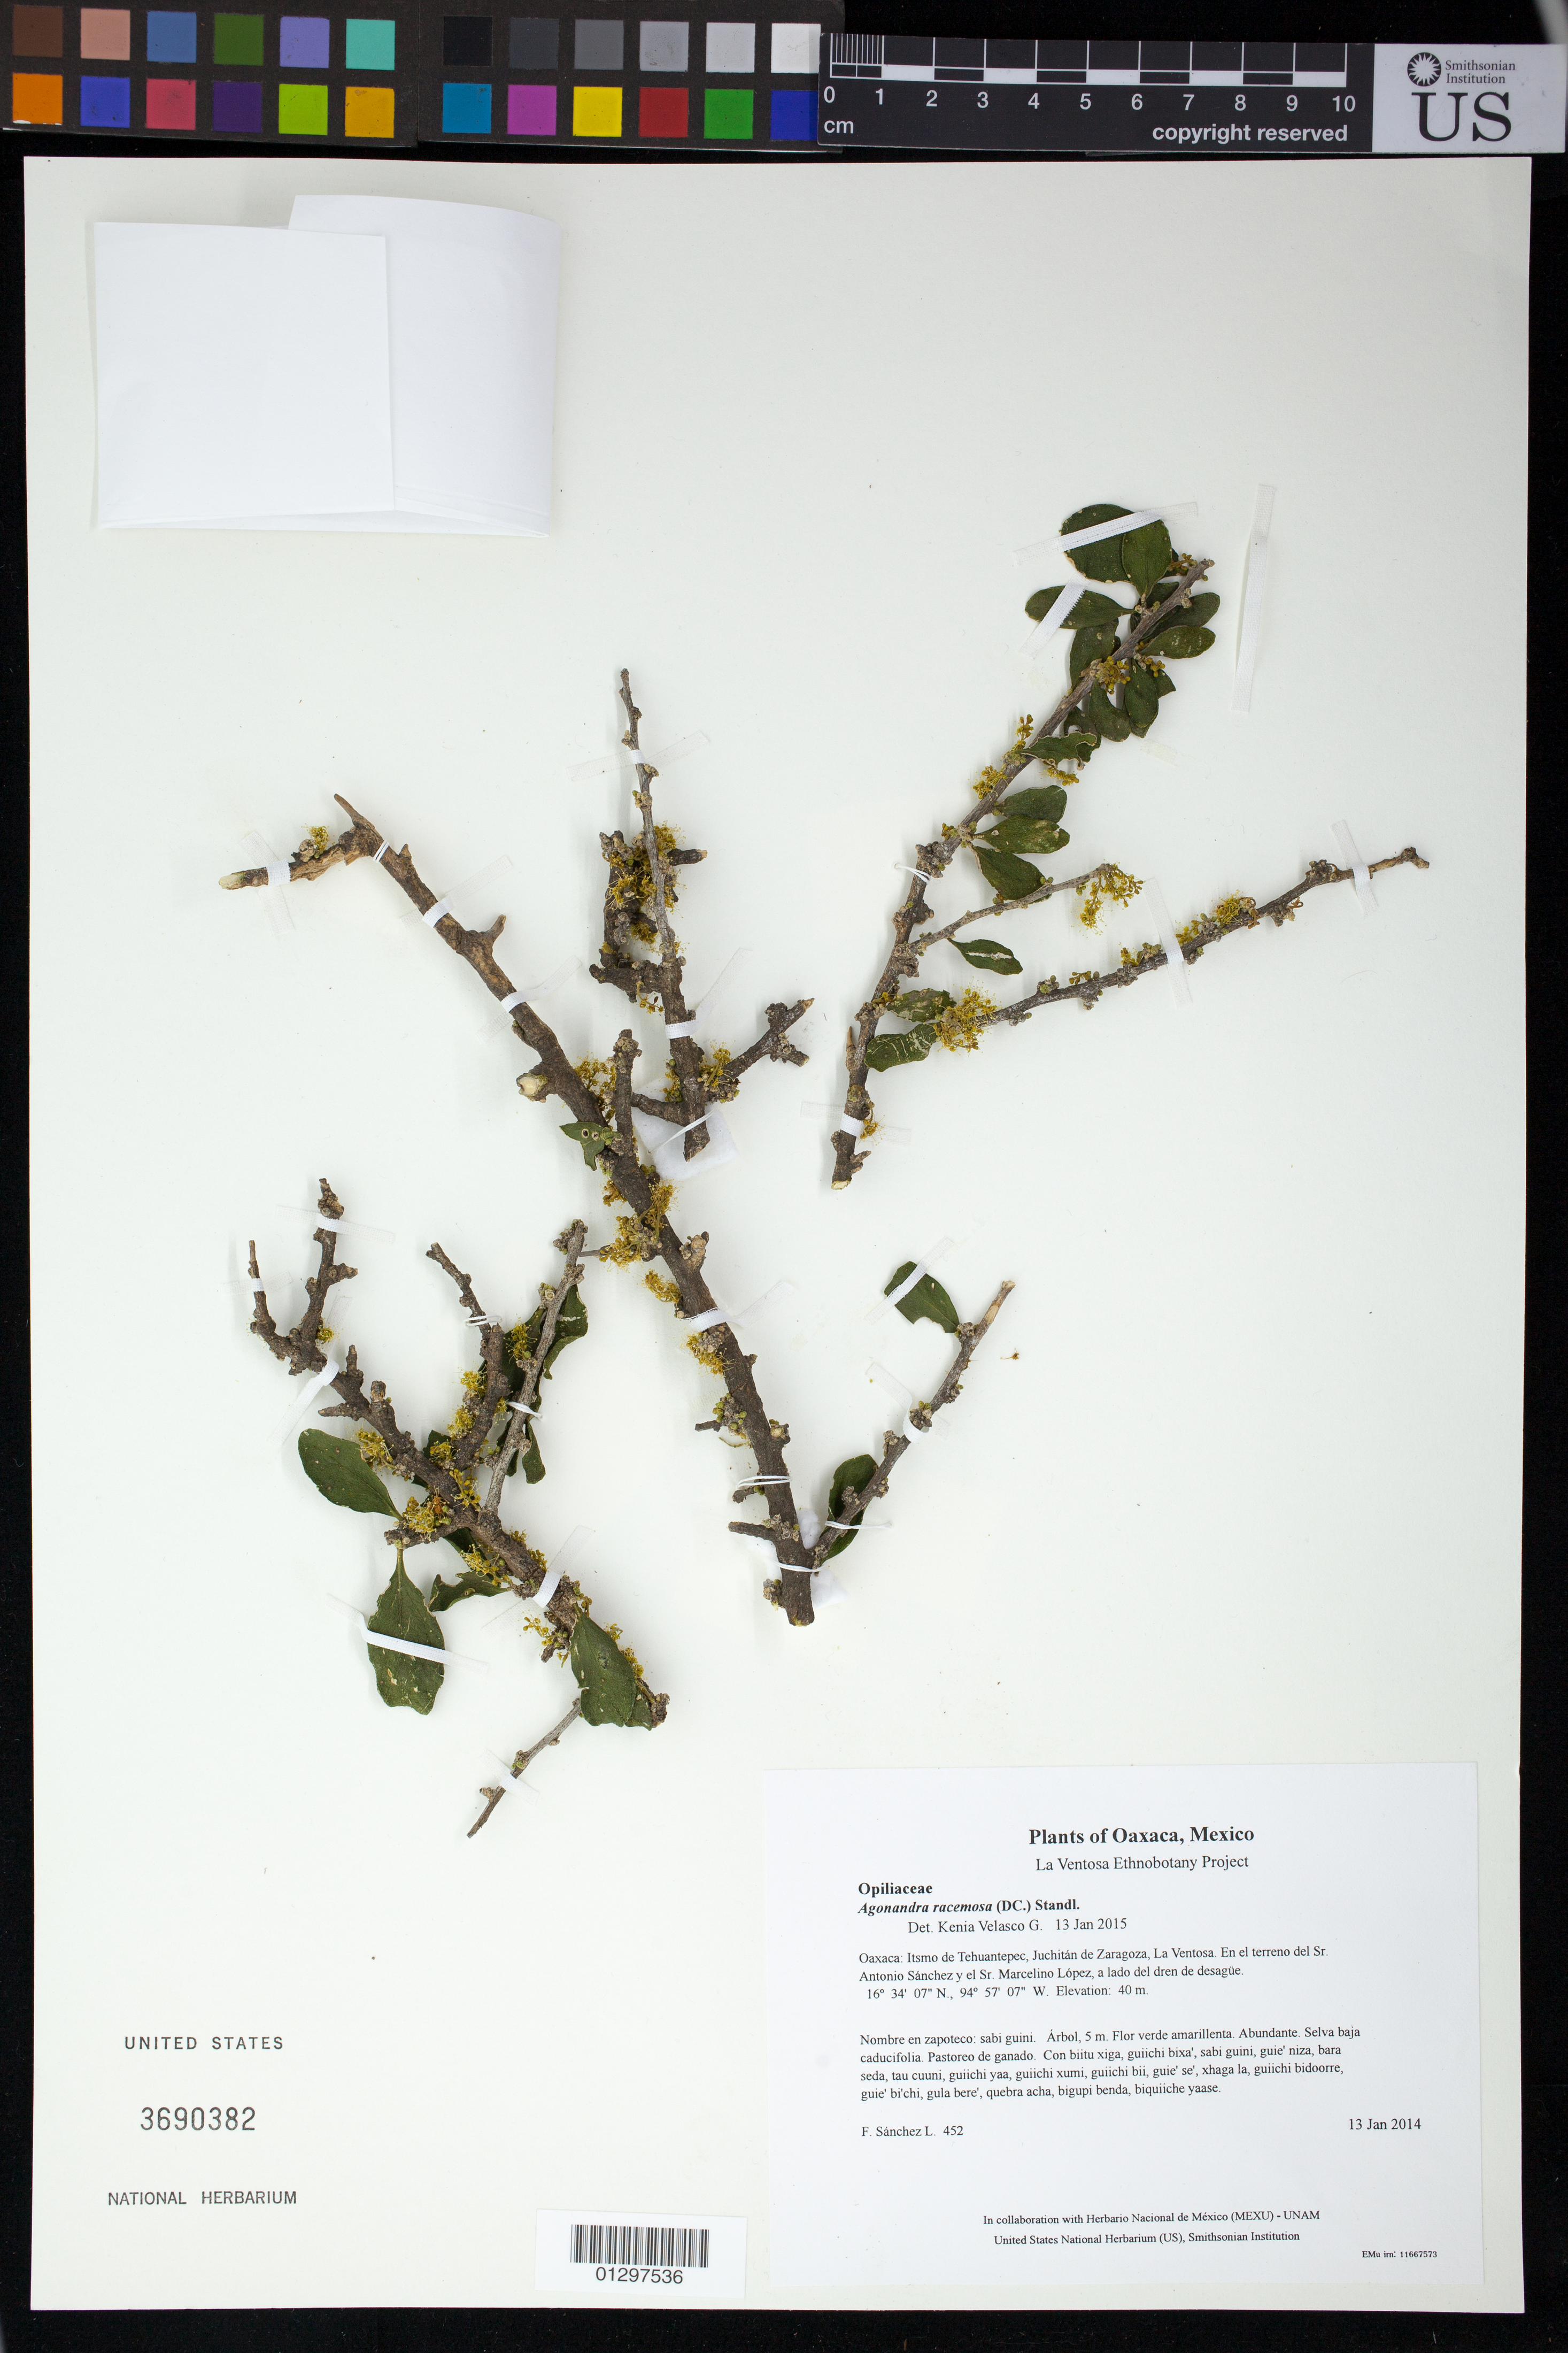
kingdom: Plantae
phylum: Tracheophyta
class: Magnoliopsida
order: Santalales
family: Opiliaceae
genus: Agonandra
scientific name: Agonandra racemosa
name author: (DC.) Standl.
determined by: Velasco G., Kenia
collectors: F. Sánchez L.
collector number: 452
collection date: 2014-01-13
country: Mexico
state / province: Oaxaca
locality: Itsmo de Tehuantepec, Juchitán de Zaragoza, La Ventosa. En el terreno del Sr. Antonio Sánchez y el Sr. Marcelino López, a lado del dren de desagüe.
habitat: Selva baja caducifolia. Pastoreo de ganado.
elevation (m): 40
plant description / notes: JEBOT, MEXU, SERO, US; Yaga. 5 m. Guie' naga' naguchi ga. Stale.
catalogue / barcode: US 3690382